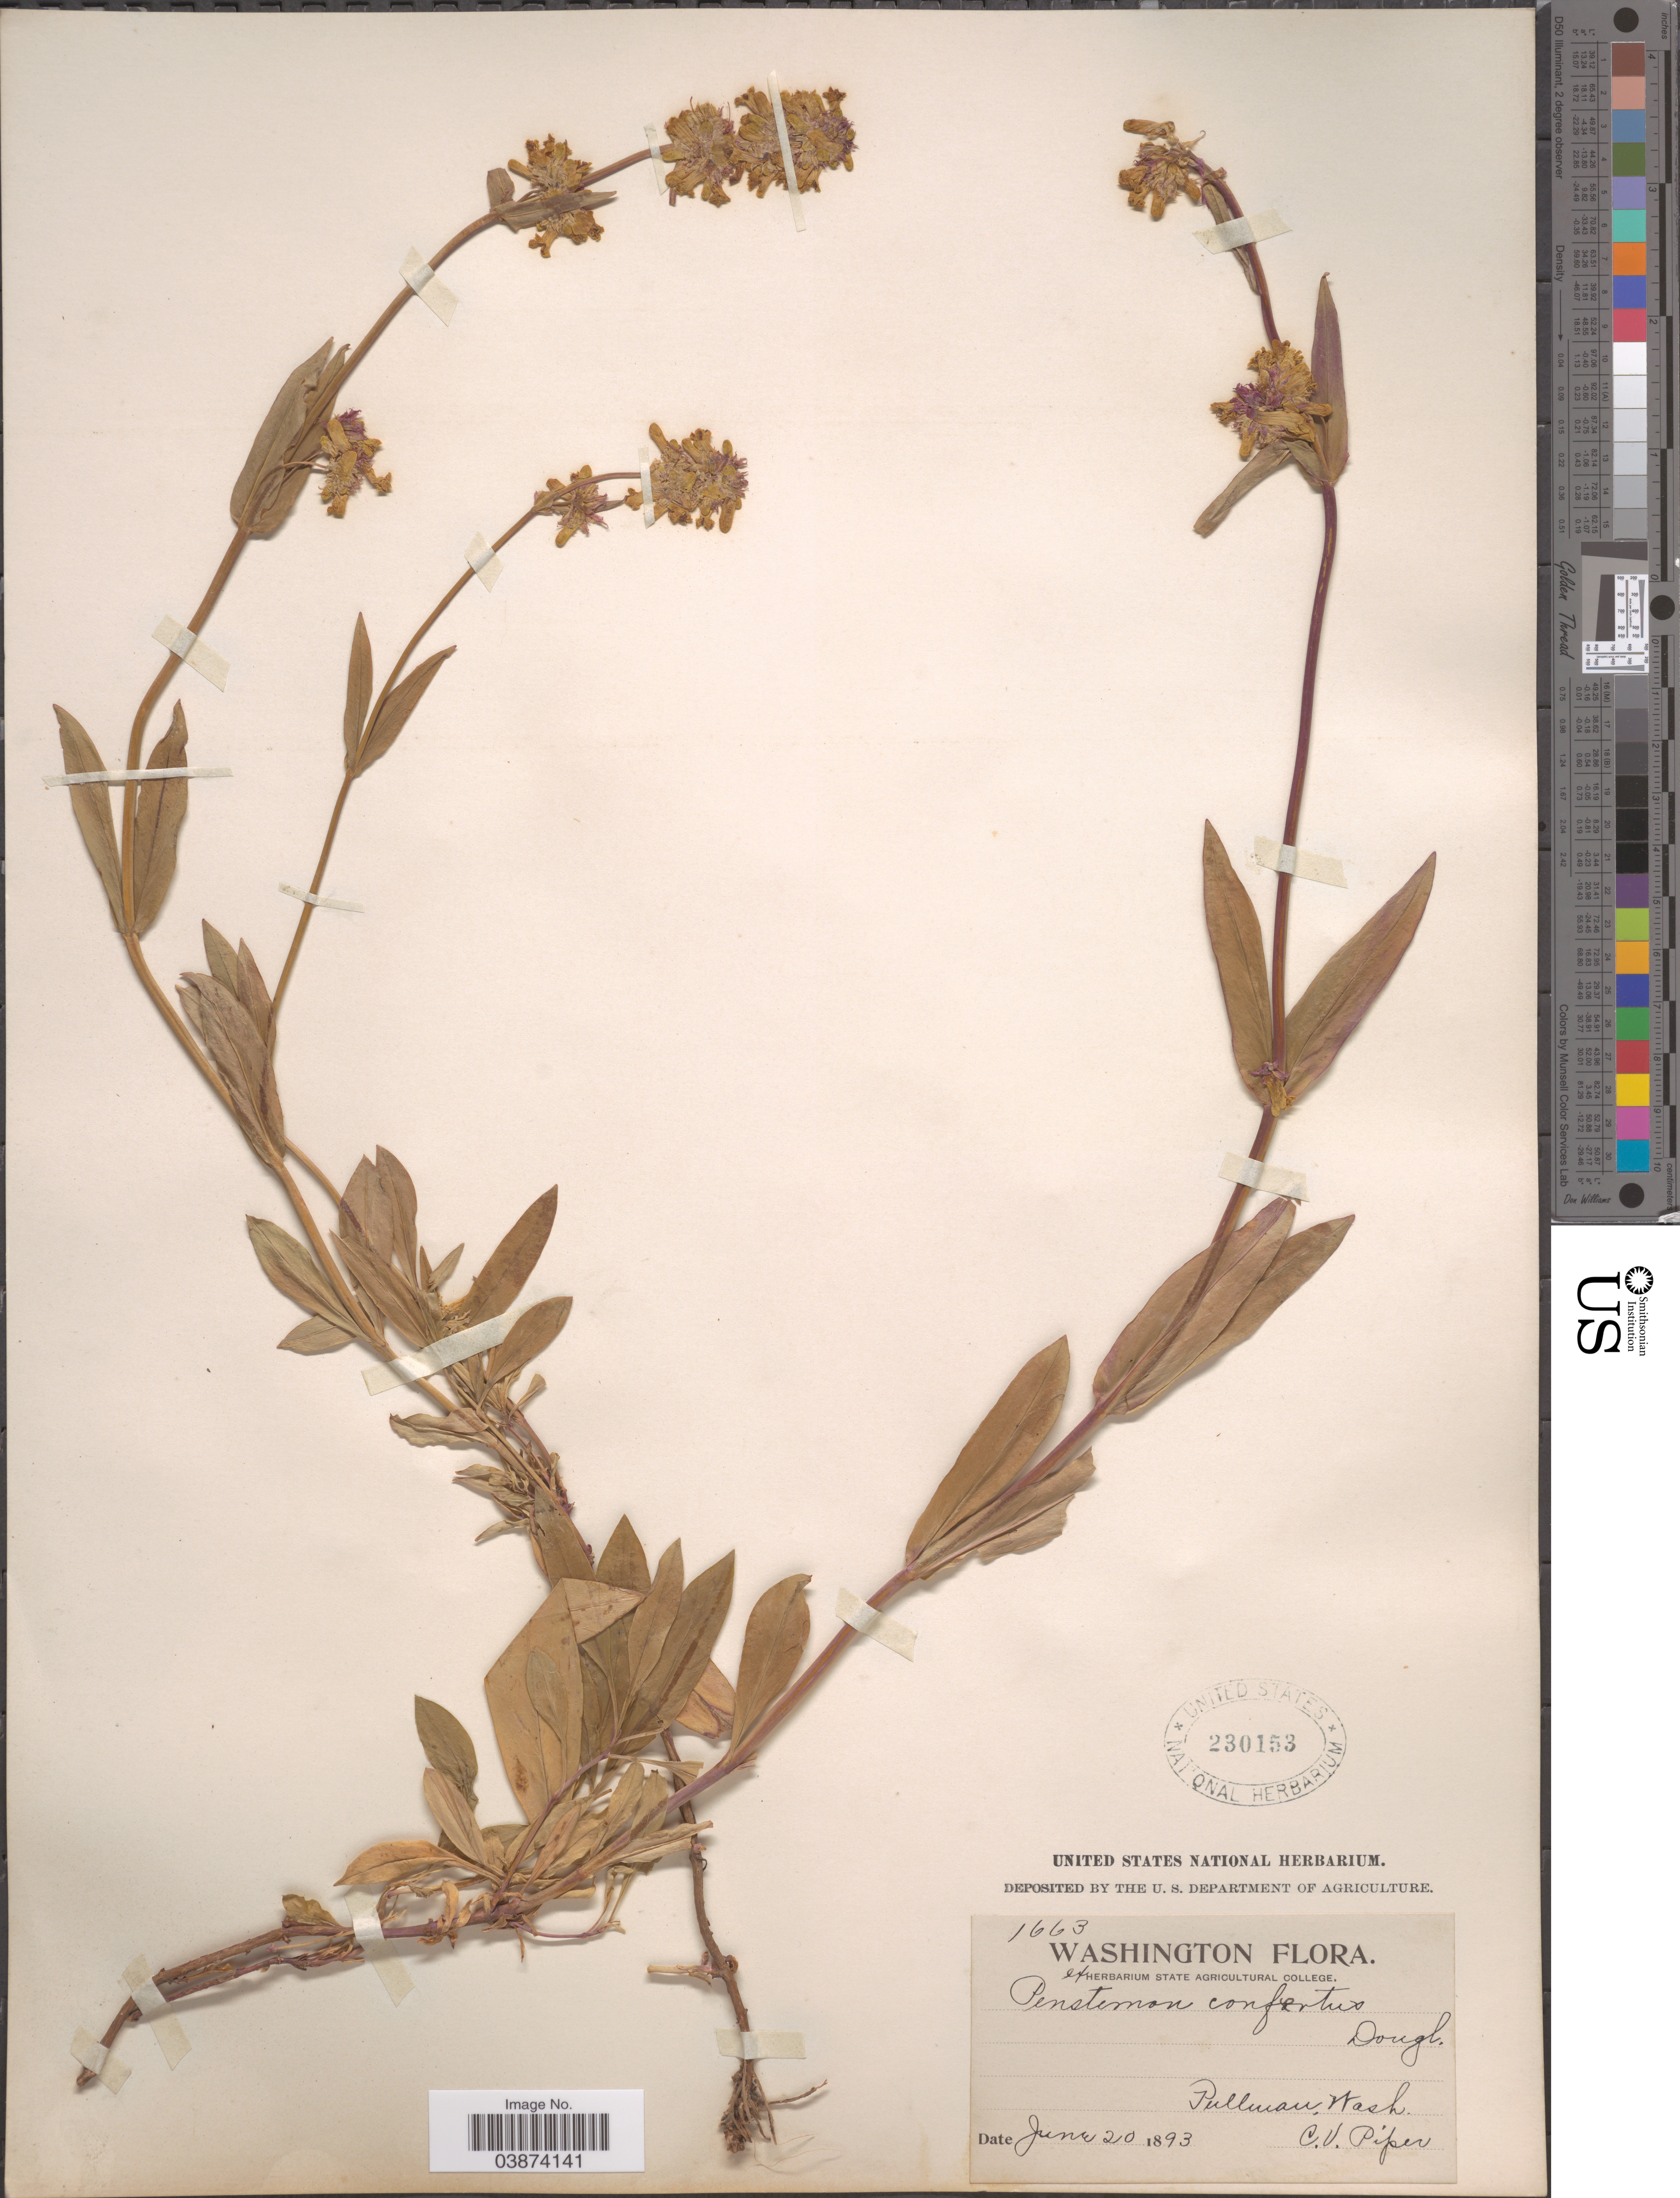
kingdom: Plantae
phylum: Tracheophyta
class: Magnoliopsida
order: Lamiales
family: Plantaginaceae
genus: Penstemon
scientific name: Penstemon confertus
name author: Douglas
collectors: C. V. Piper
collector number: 1663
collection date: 1893-06-20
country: United States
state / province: Washington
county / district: Whitman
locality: Pullman.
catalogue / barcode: US 230153